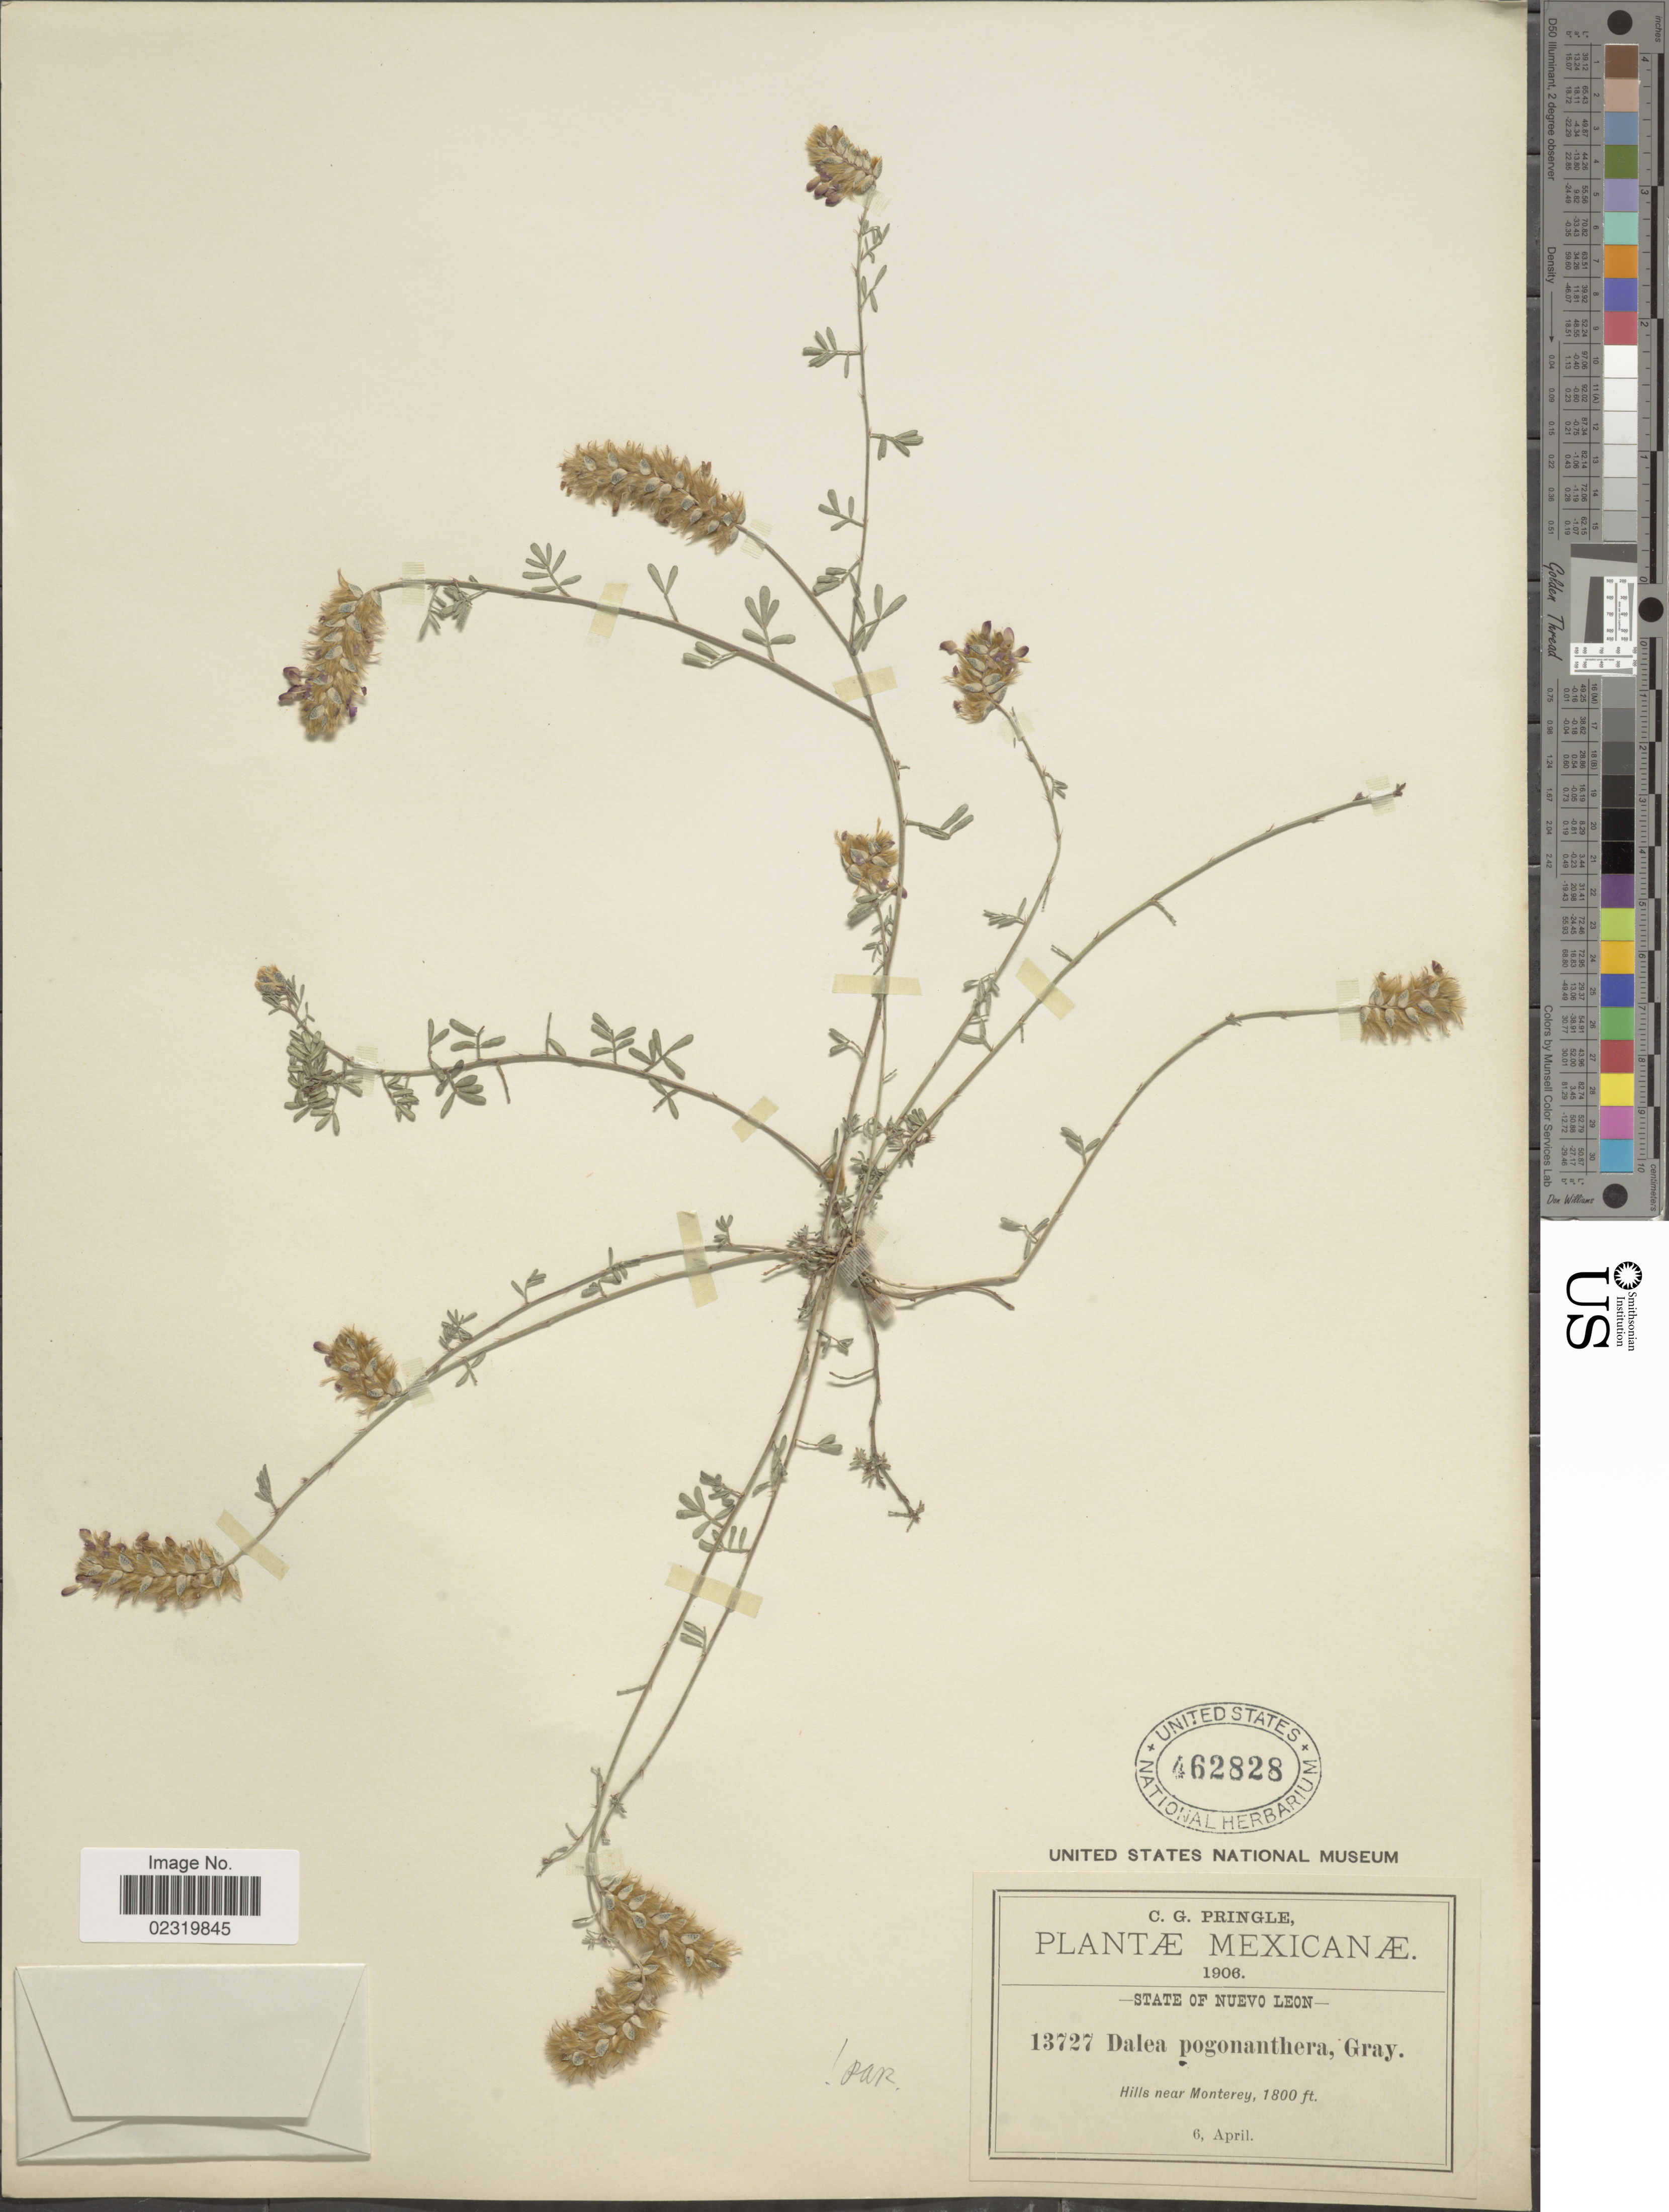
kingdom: Plantae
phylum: Tracheophyta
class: Magnoliopsida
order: Fabales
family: Fabaceae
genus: Dalea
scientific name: Dalea pogonathera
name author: A. Gray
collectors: C. G. Pringle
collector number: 13727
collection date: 1906-04-06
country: Mexico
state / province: Nuevo León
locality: Near Monterey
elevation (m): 549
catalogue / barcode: US 462828